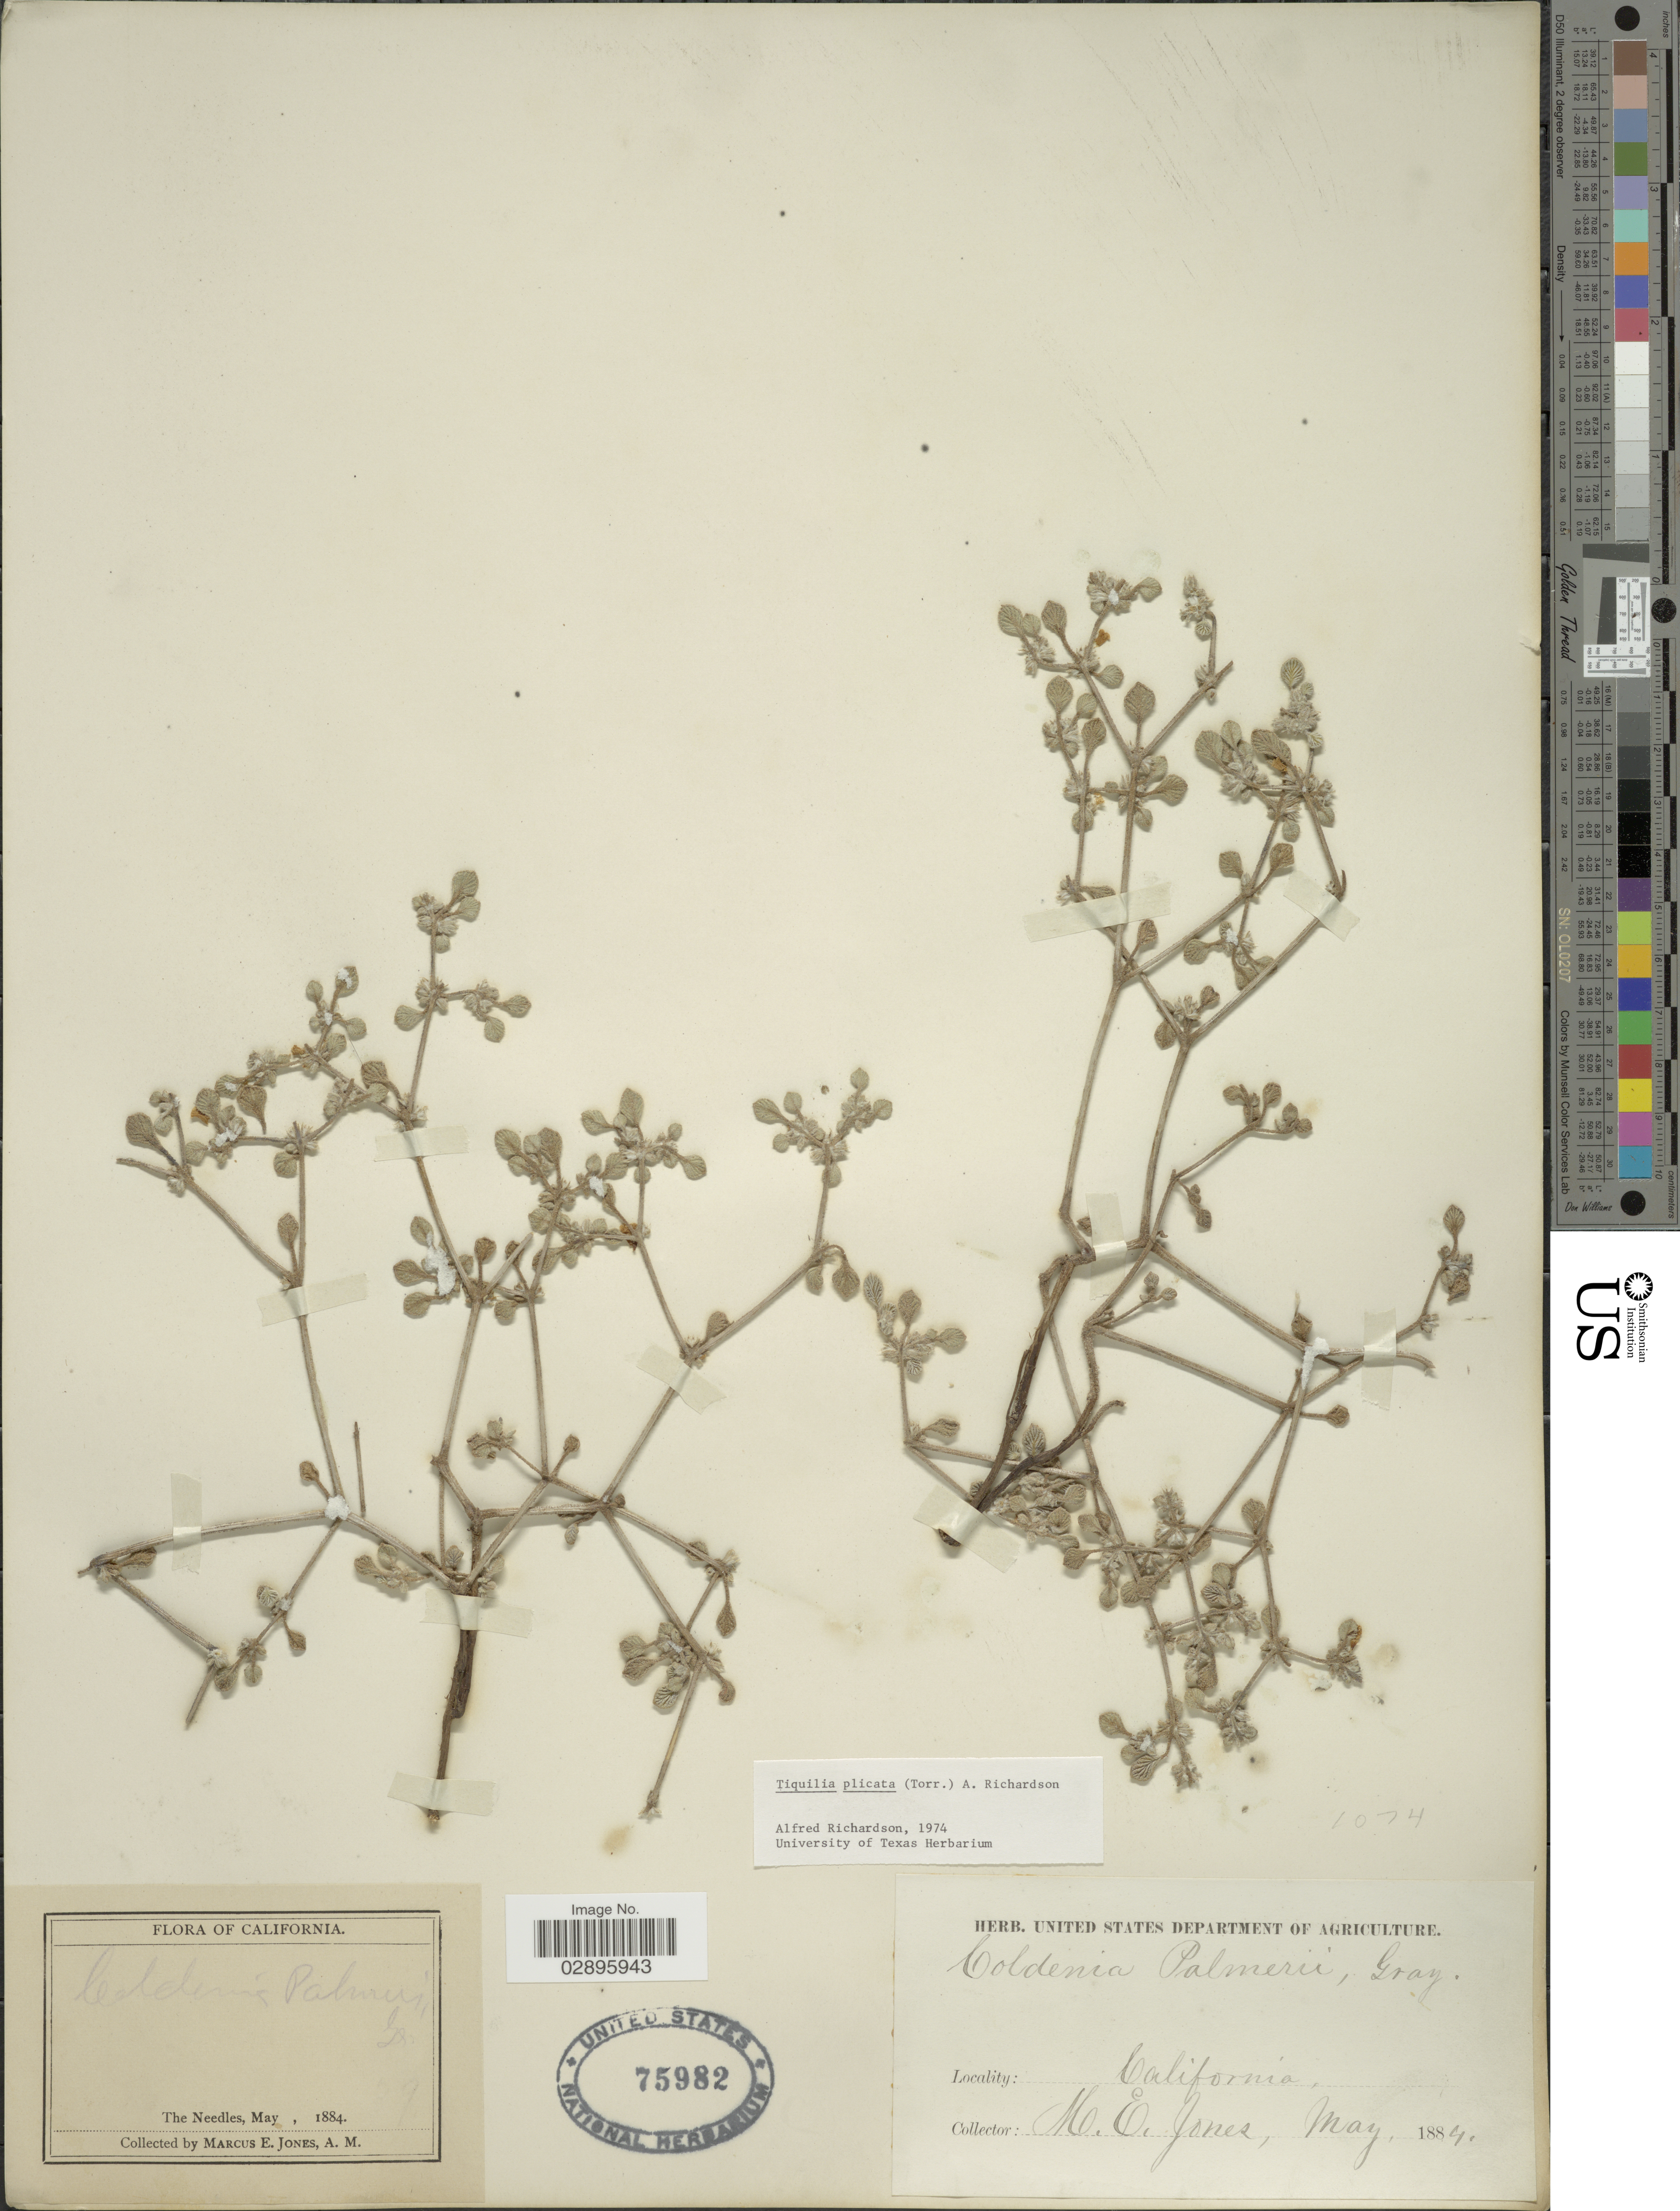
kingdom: Plantae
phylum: Tracheophyta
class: Magnoliopsida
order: Boraginales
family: Ehretiaceae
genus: Tiquilia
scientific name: Tiquilia plicata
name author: Torr.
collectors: M. E. Jones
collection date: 1884-05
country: United States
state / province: California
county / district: San Bernardino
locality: The Needles.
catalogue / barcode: US 75982